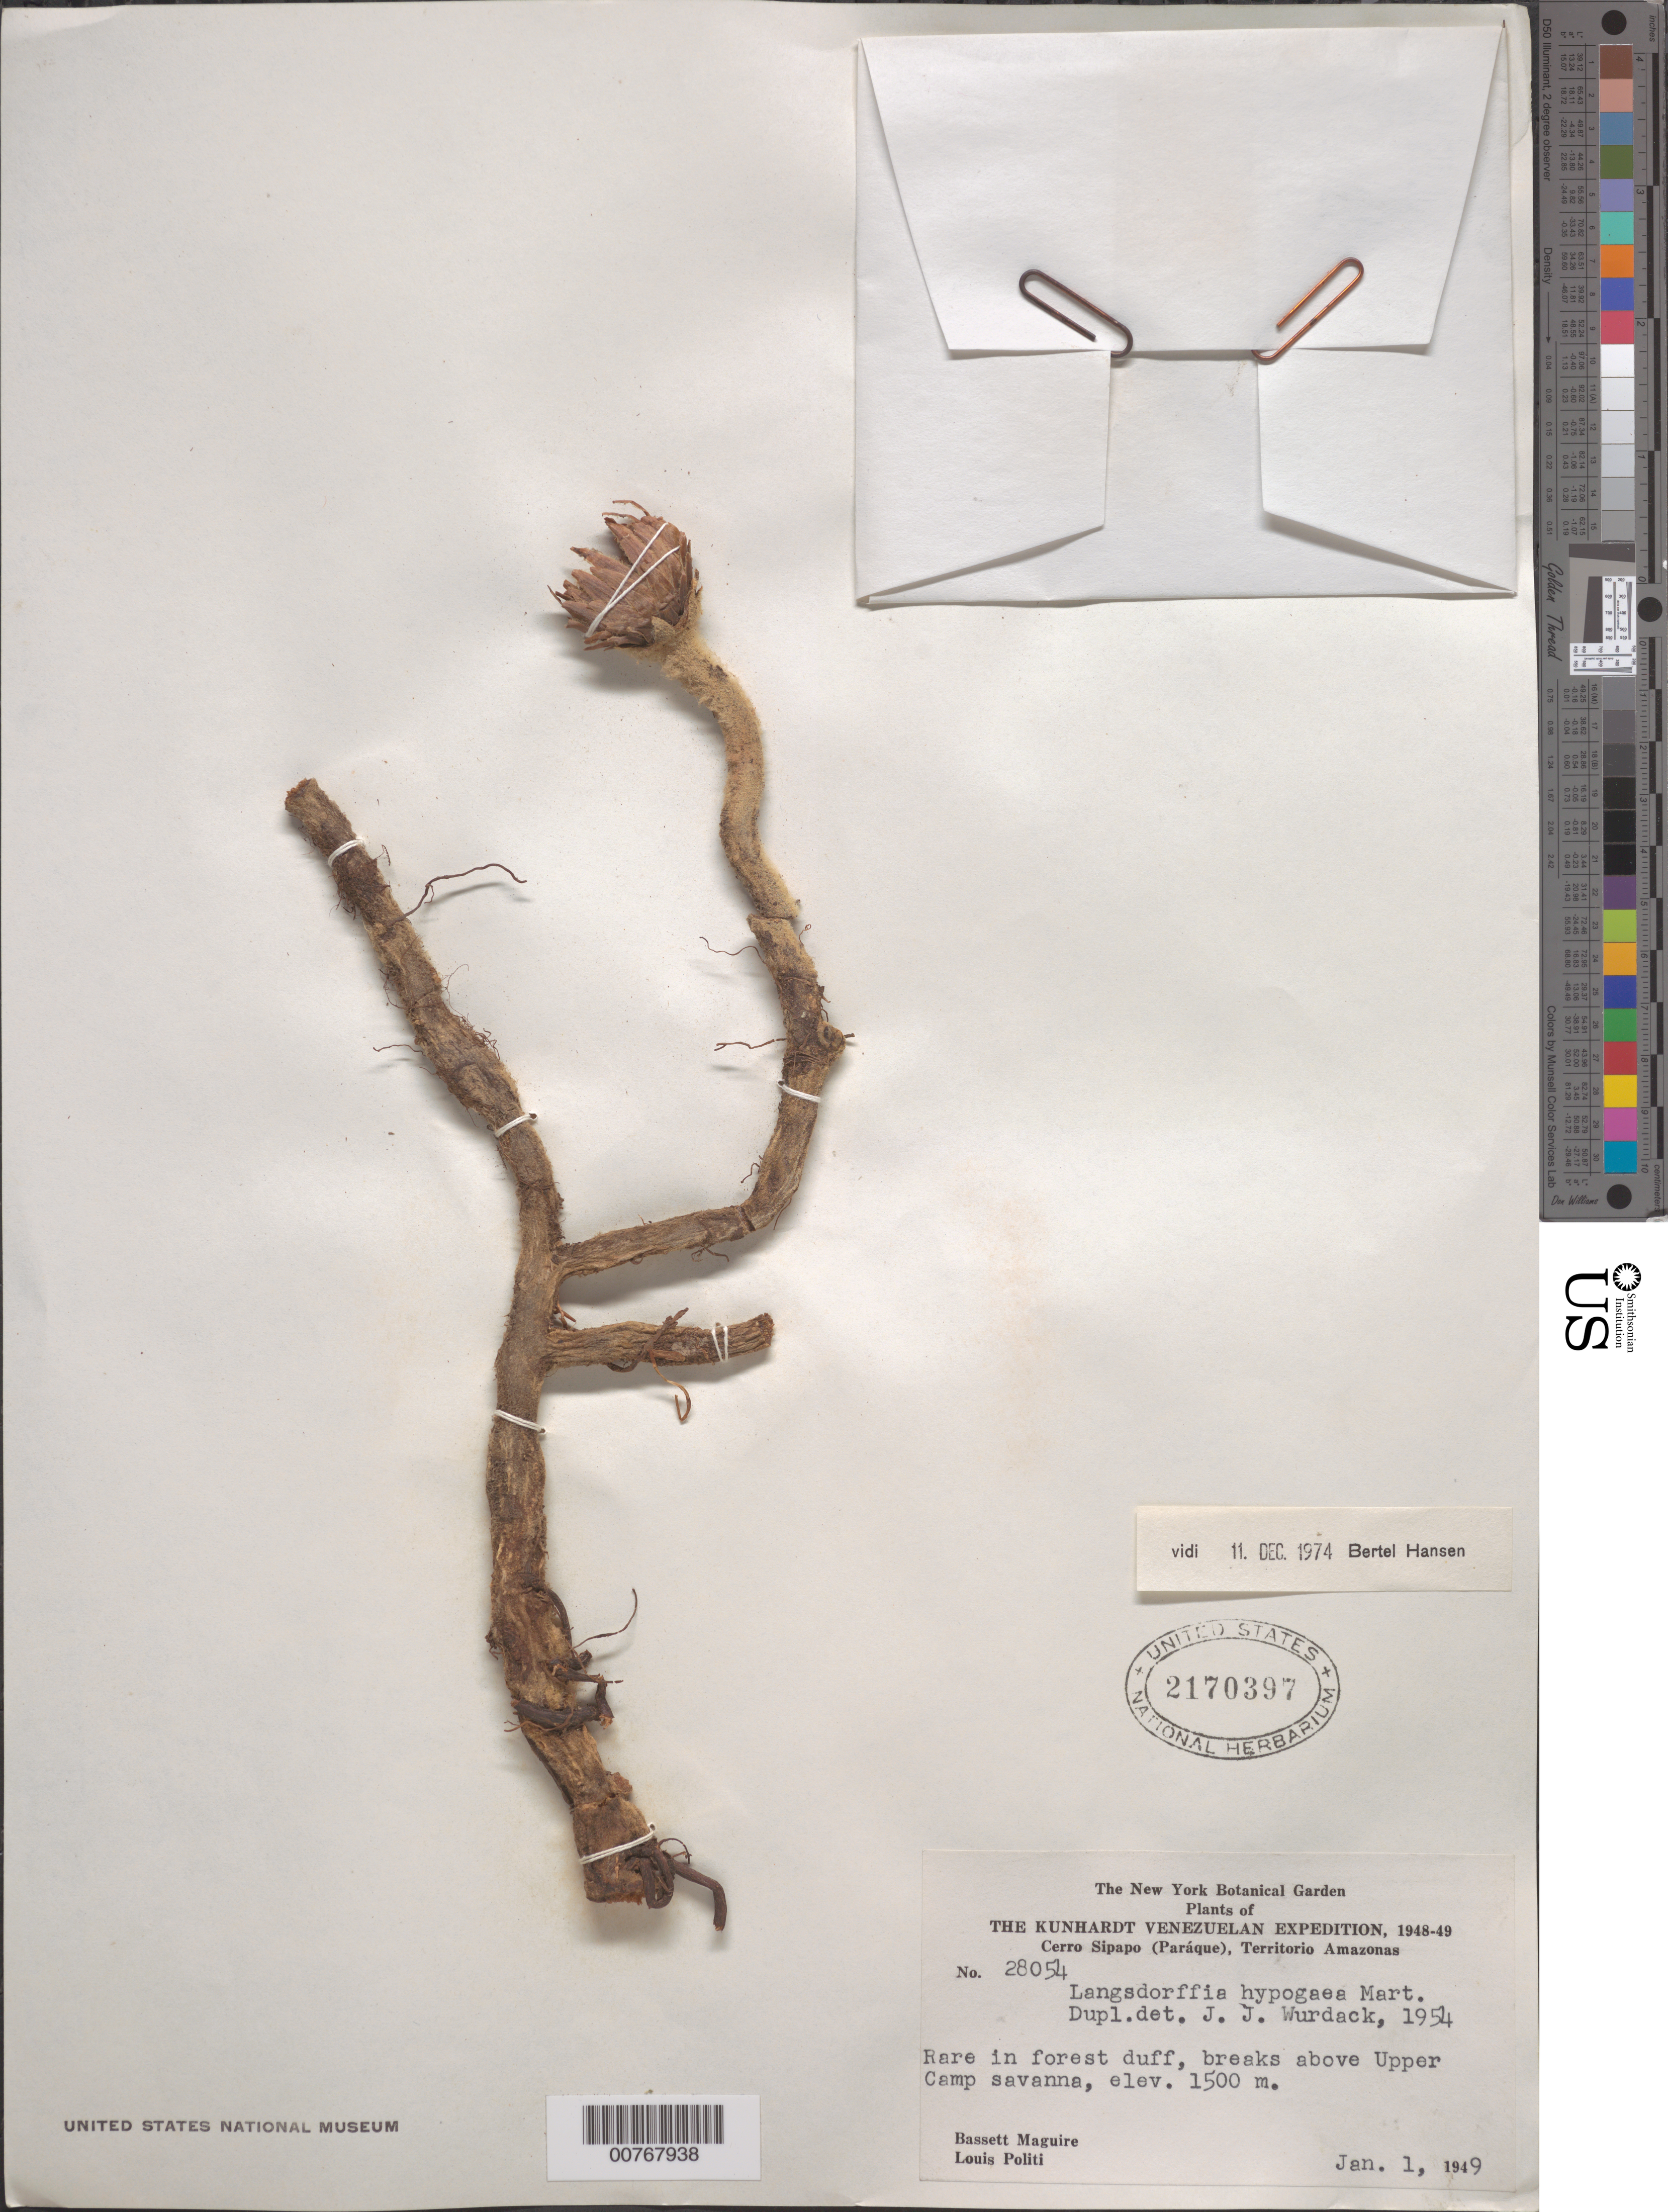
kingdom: Plantae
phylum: Tracheophyta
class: Magnoliopsida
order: Santalales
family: Balanophoraceae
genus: Langsdorffia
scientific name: Langsdorffia hypogaea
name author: Mart.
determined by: Hansen, B.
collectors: B. Maguire & L. Politi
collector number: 28054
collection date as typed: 1-Jan-49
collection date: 1949-01-01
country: Venezuela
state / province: Amazonas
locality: Cerro Sipapo (Paráque), breaks above Upper Camp savanna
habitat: Forest duff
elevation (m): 1500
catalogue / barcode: US 2170397